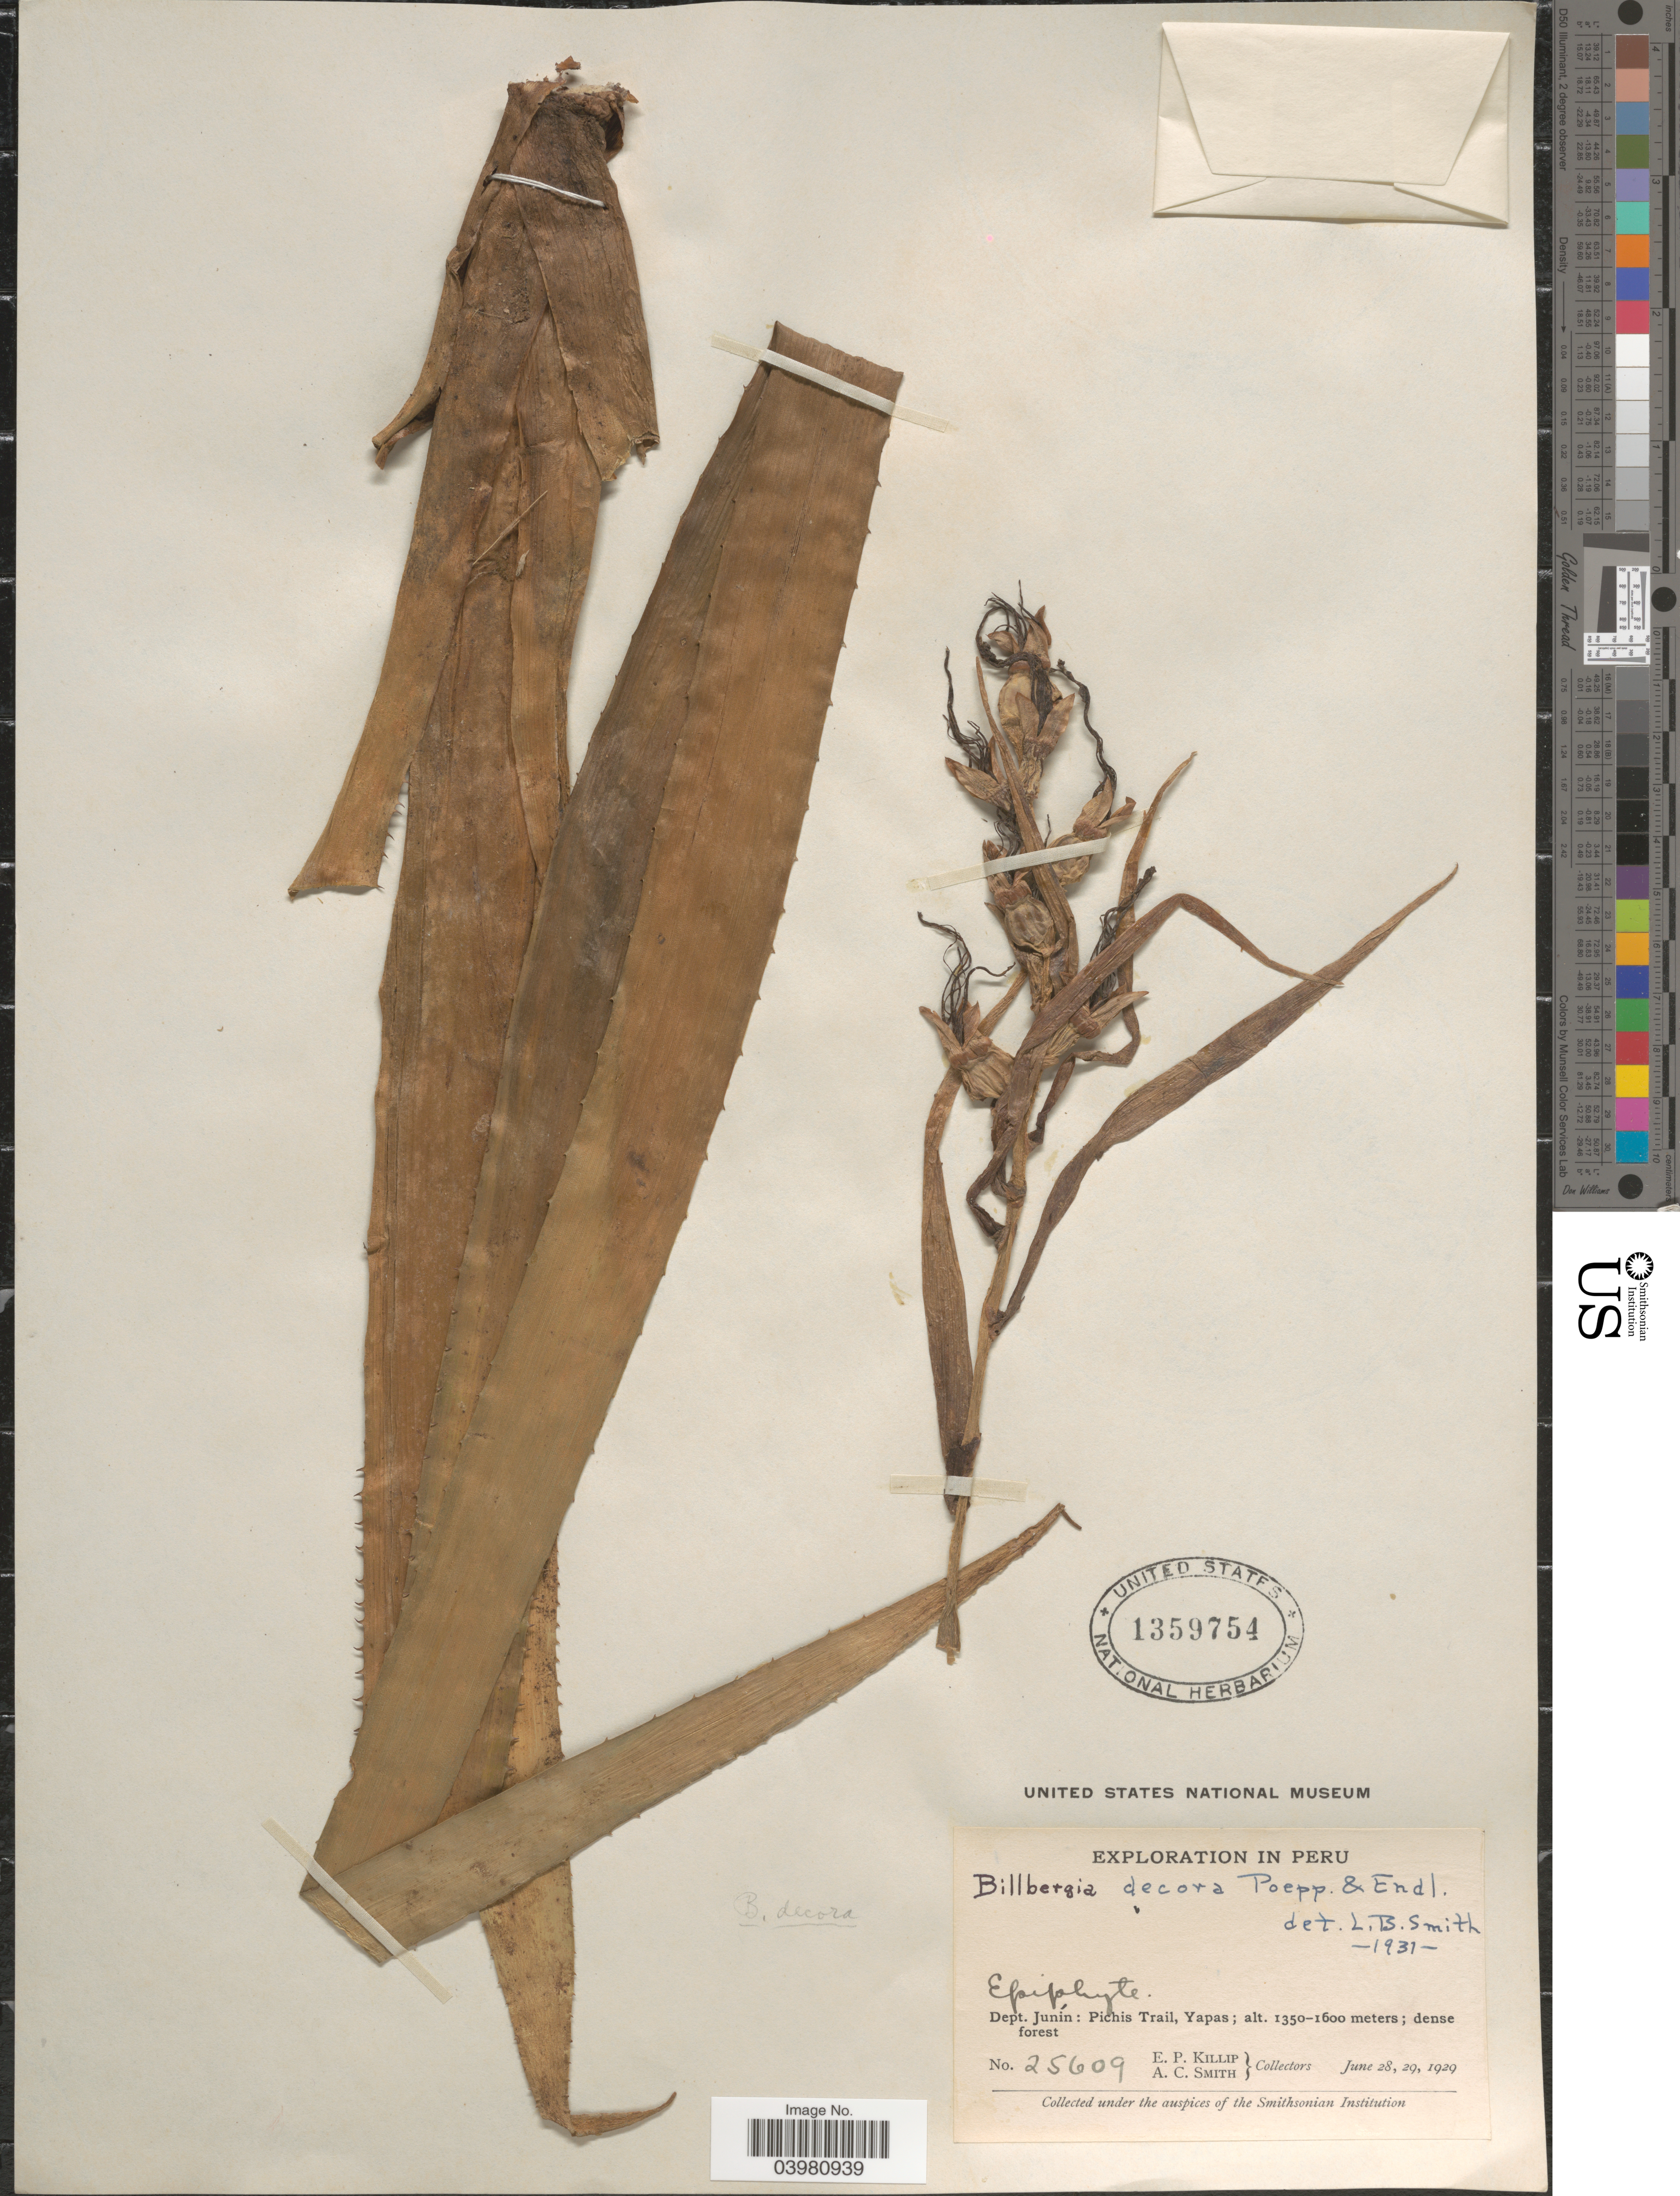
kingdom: Plantae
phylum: Tracheophyta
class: Liliopsida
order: Poales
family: Bromeliaceae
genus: Billbergia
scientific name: Billbergia decora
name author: Poepp. & Endl.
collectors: E. P. Killip & A. C. Smith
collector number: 25609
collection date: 1929-06-28/1929-06-29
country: Peru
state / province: Junín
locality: Dept. Junín: Pichis Trail, Yapas.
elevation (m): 1350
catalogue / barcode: US 1359754